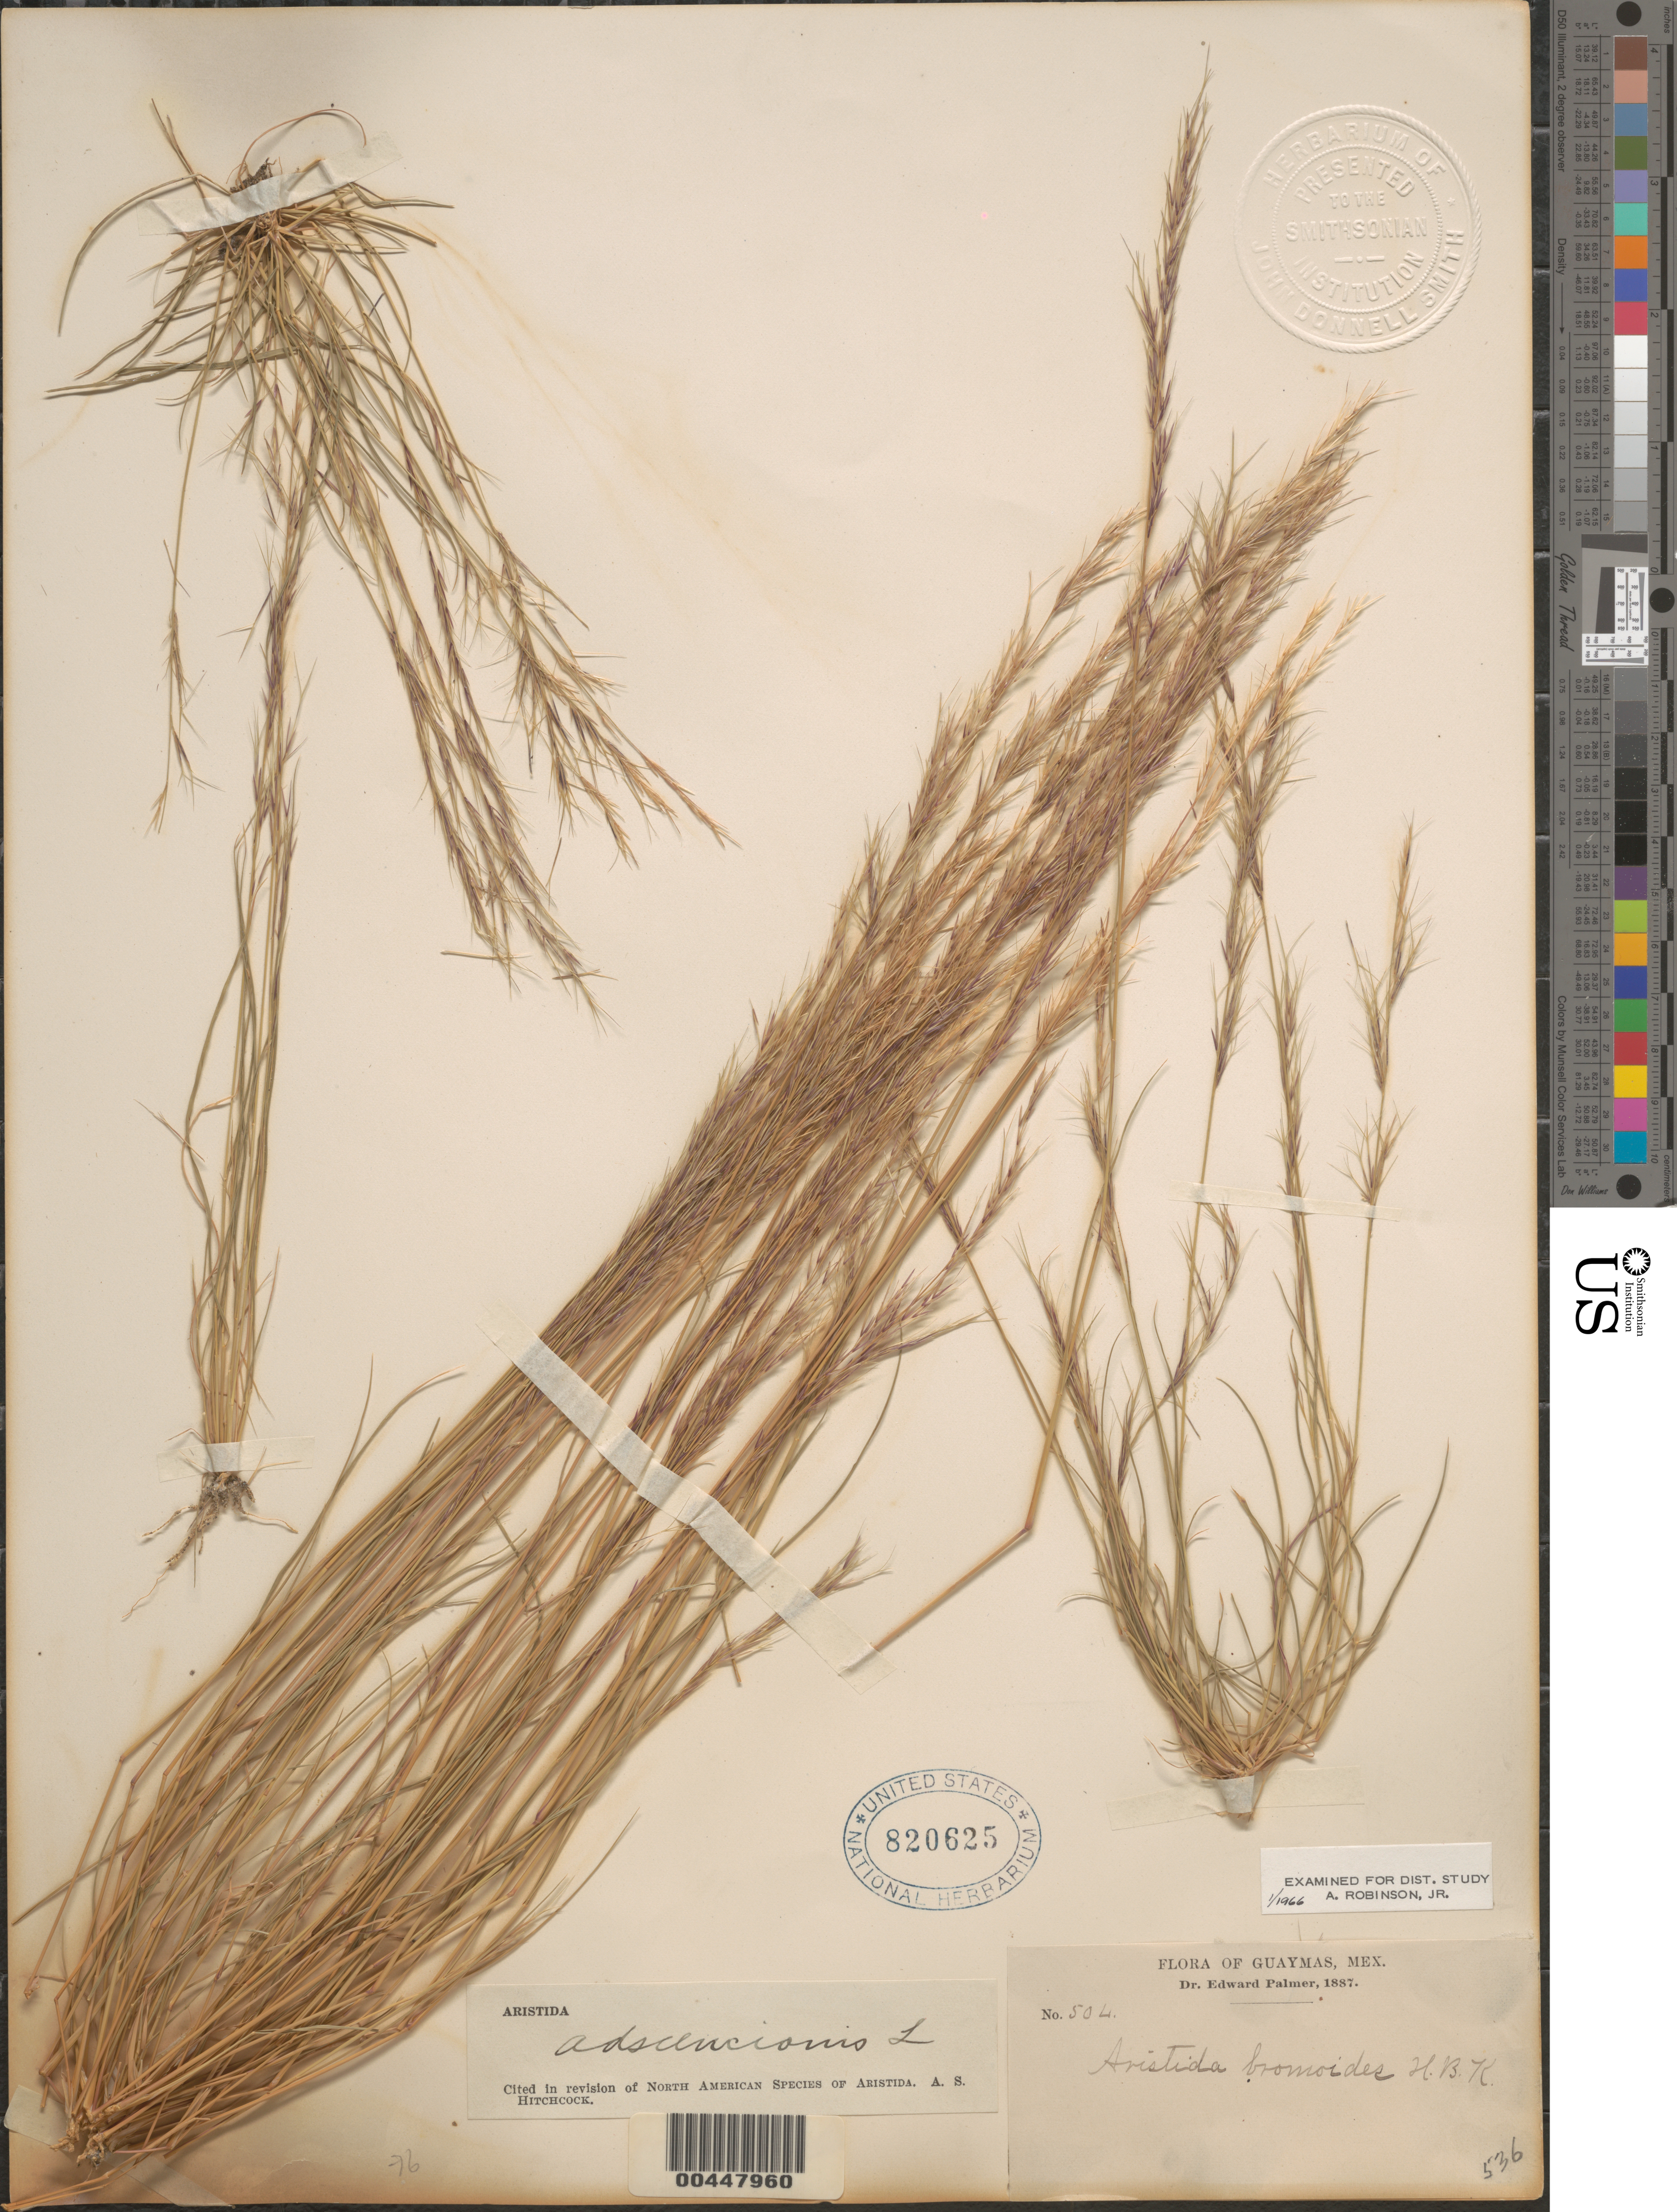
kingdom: Plantae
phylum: Tracheophyta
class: Liliopsida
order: Poales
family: Poaceae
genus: Aristida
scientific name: Aristida adscensionis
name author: L.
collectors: E. Palmer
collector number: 504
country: Mexico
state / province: Sonora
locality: Guaymas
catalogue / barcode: US 820625